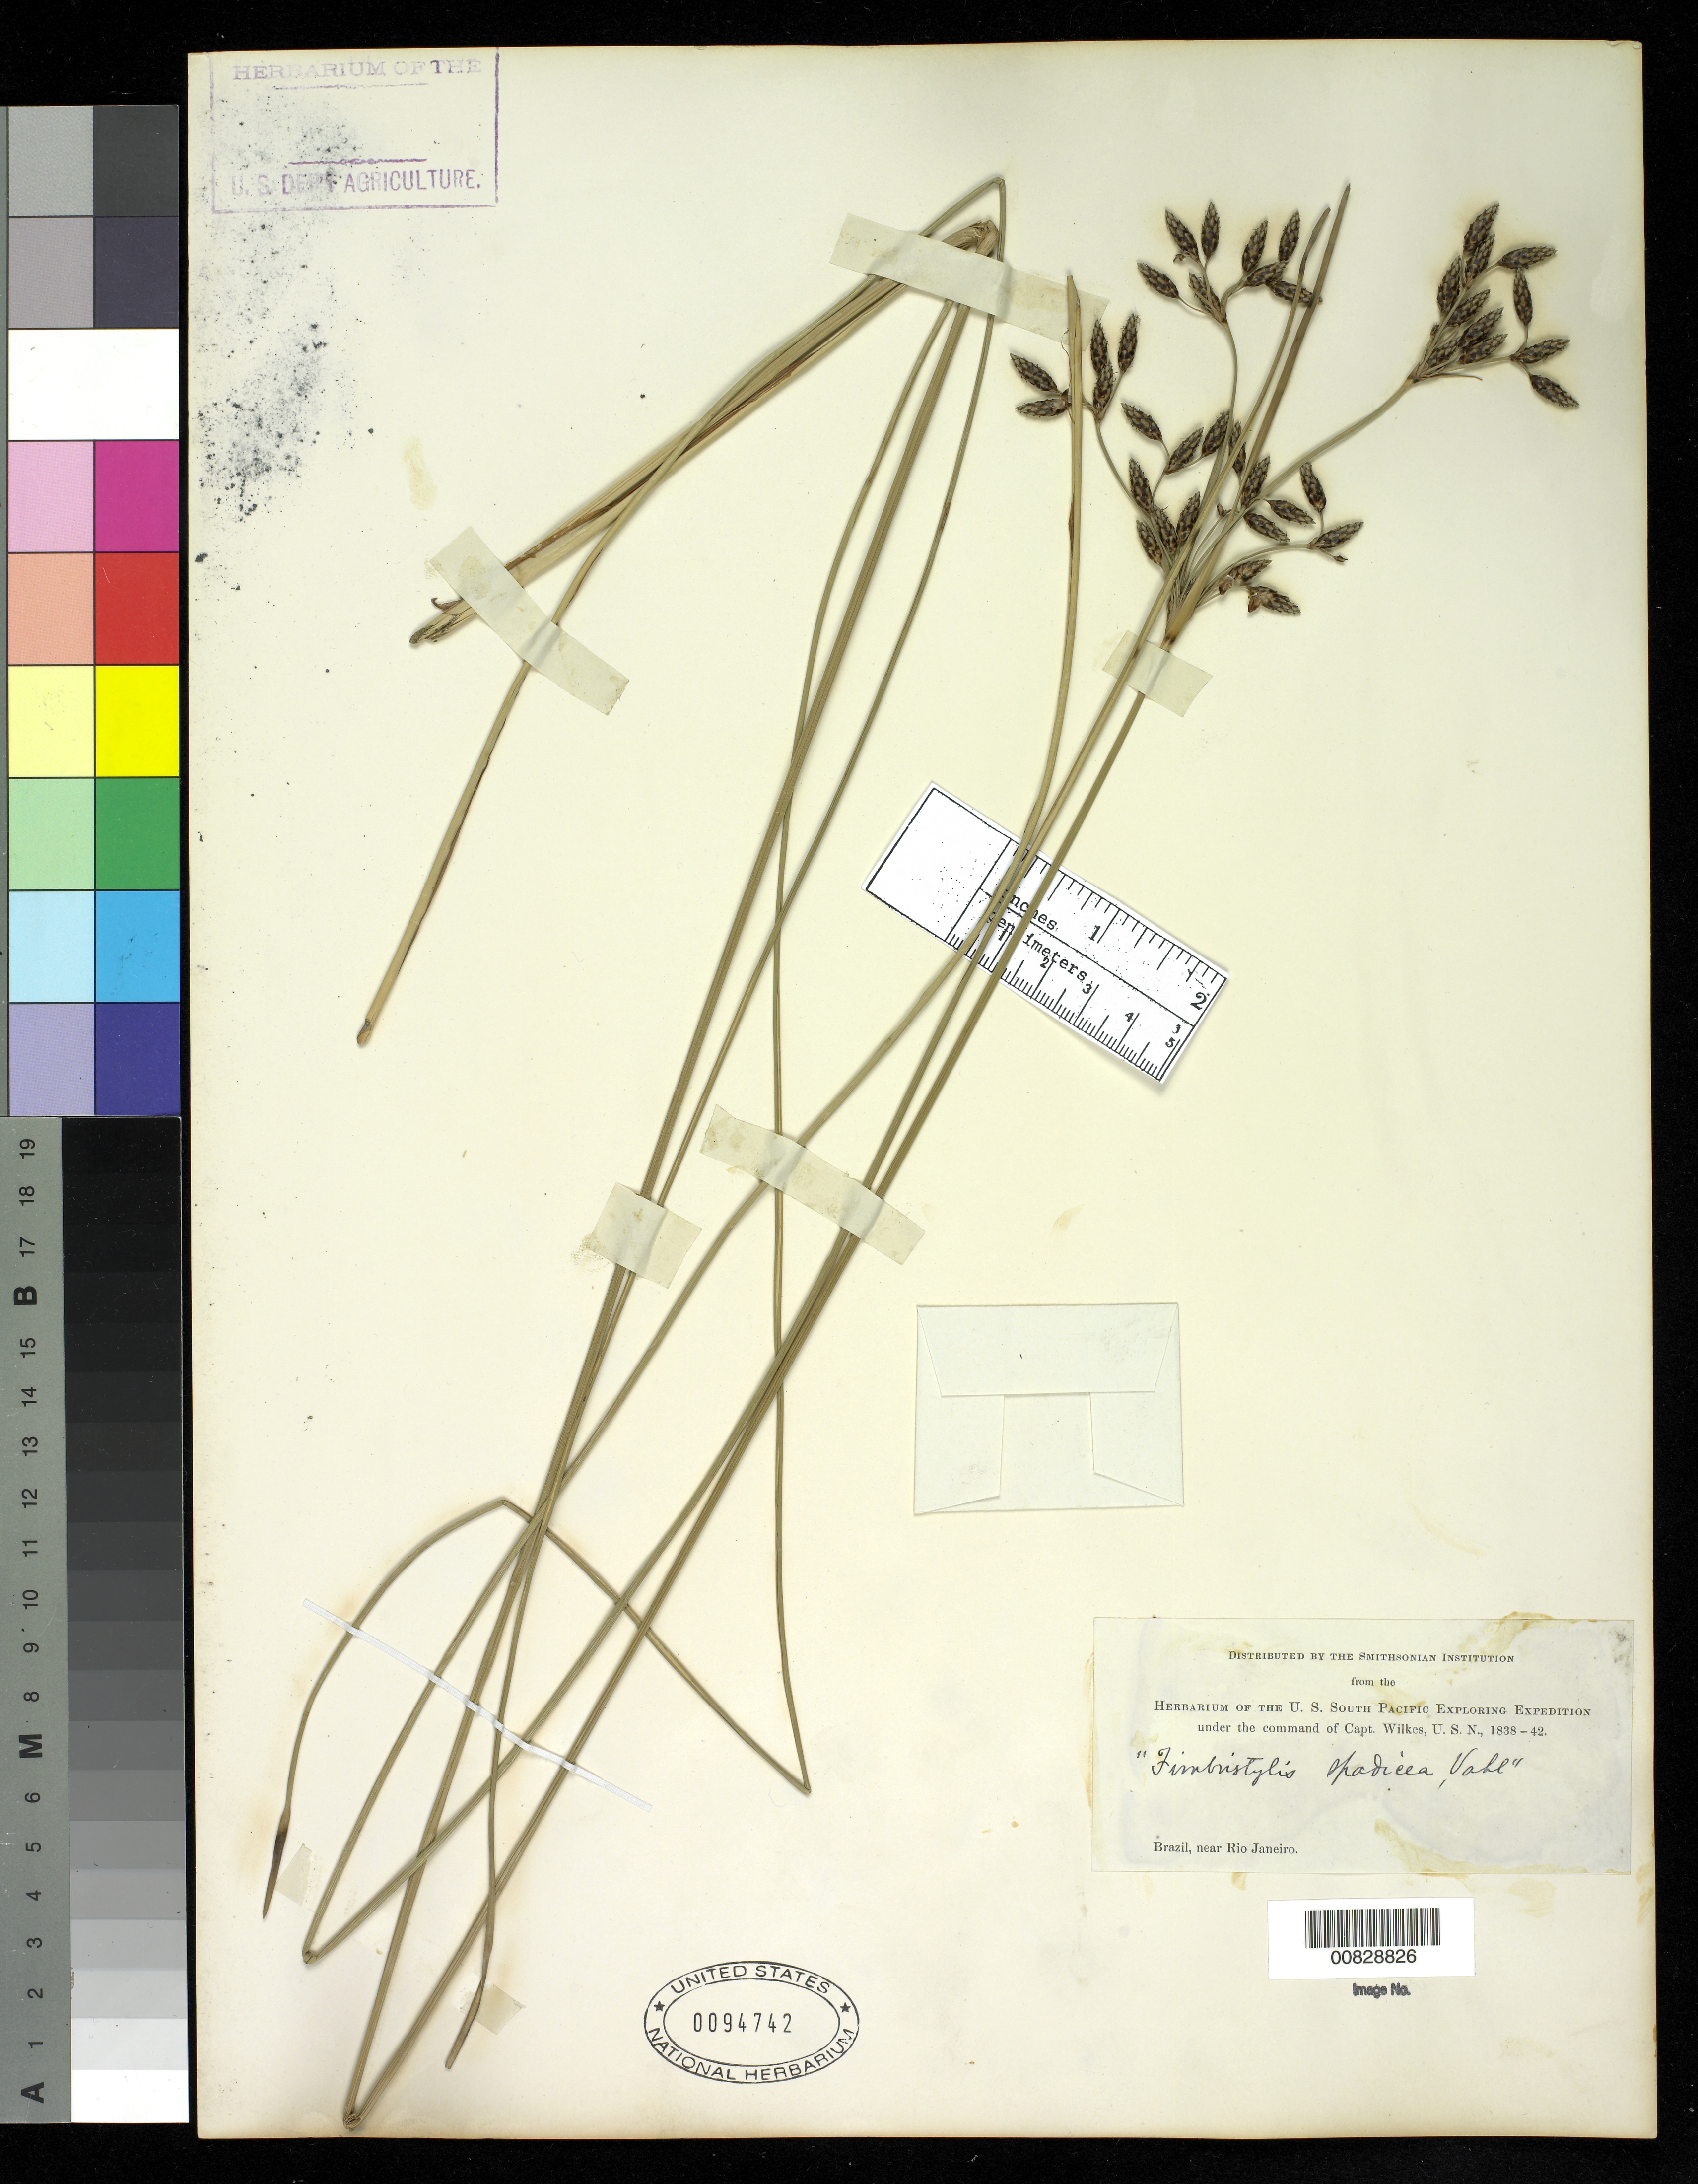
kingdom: Plantae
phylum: Tracheophyta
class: Liliopsida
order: Poales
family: Cyperaceae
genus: Fimbristylis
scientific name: Fimbristylis spadicea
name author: (L.) Vahl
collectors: Wilkes Explor. Exped.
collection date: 1838/1842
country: Brazil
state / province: Rio de Janeiro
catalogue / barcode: US 94742